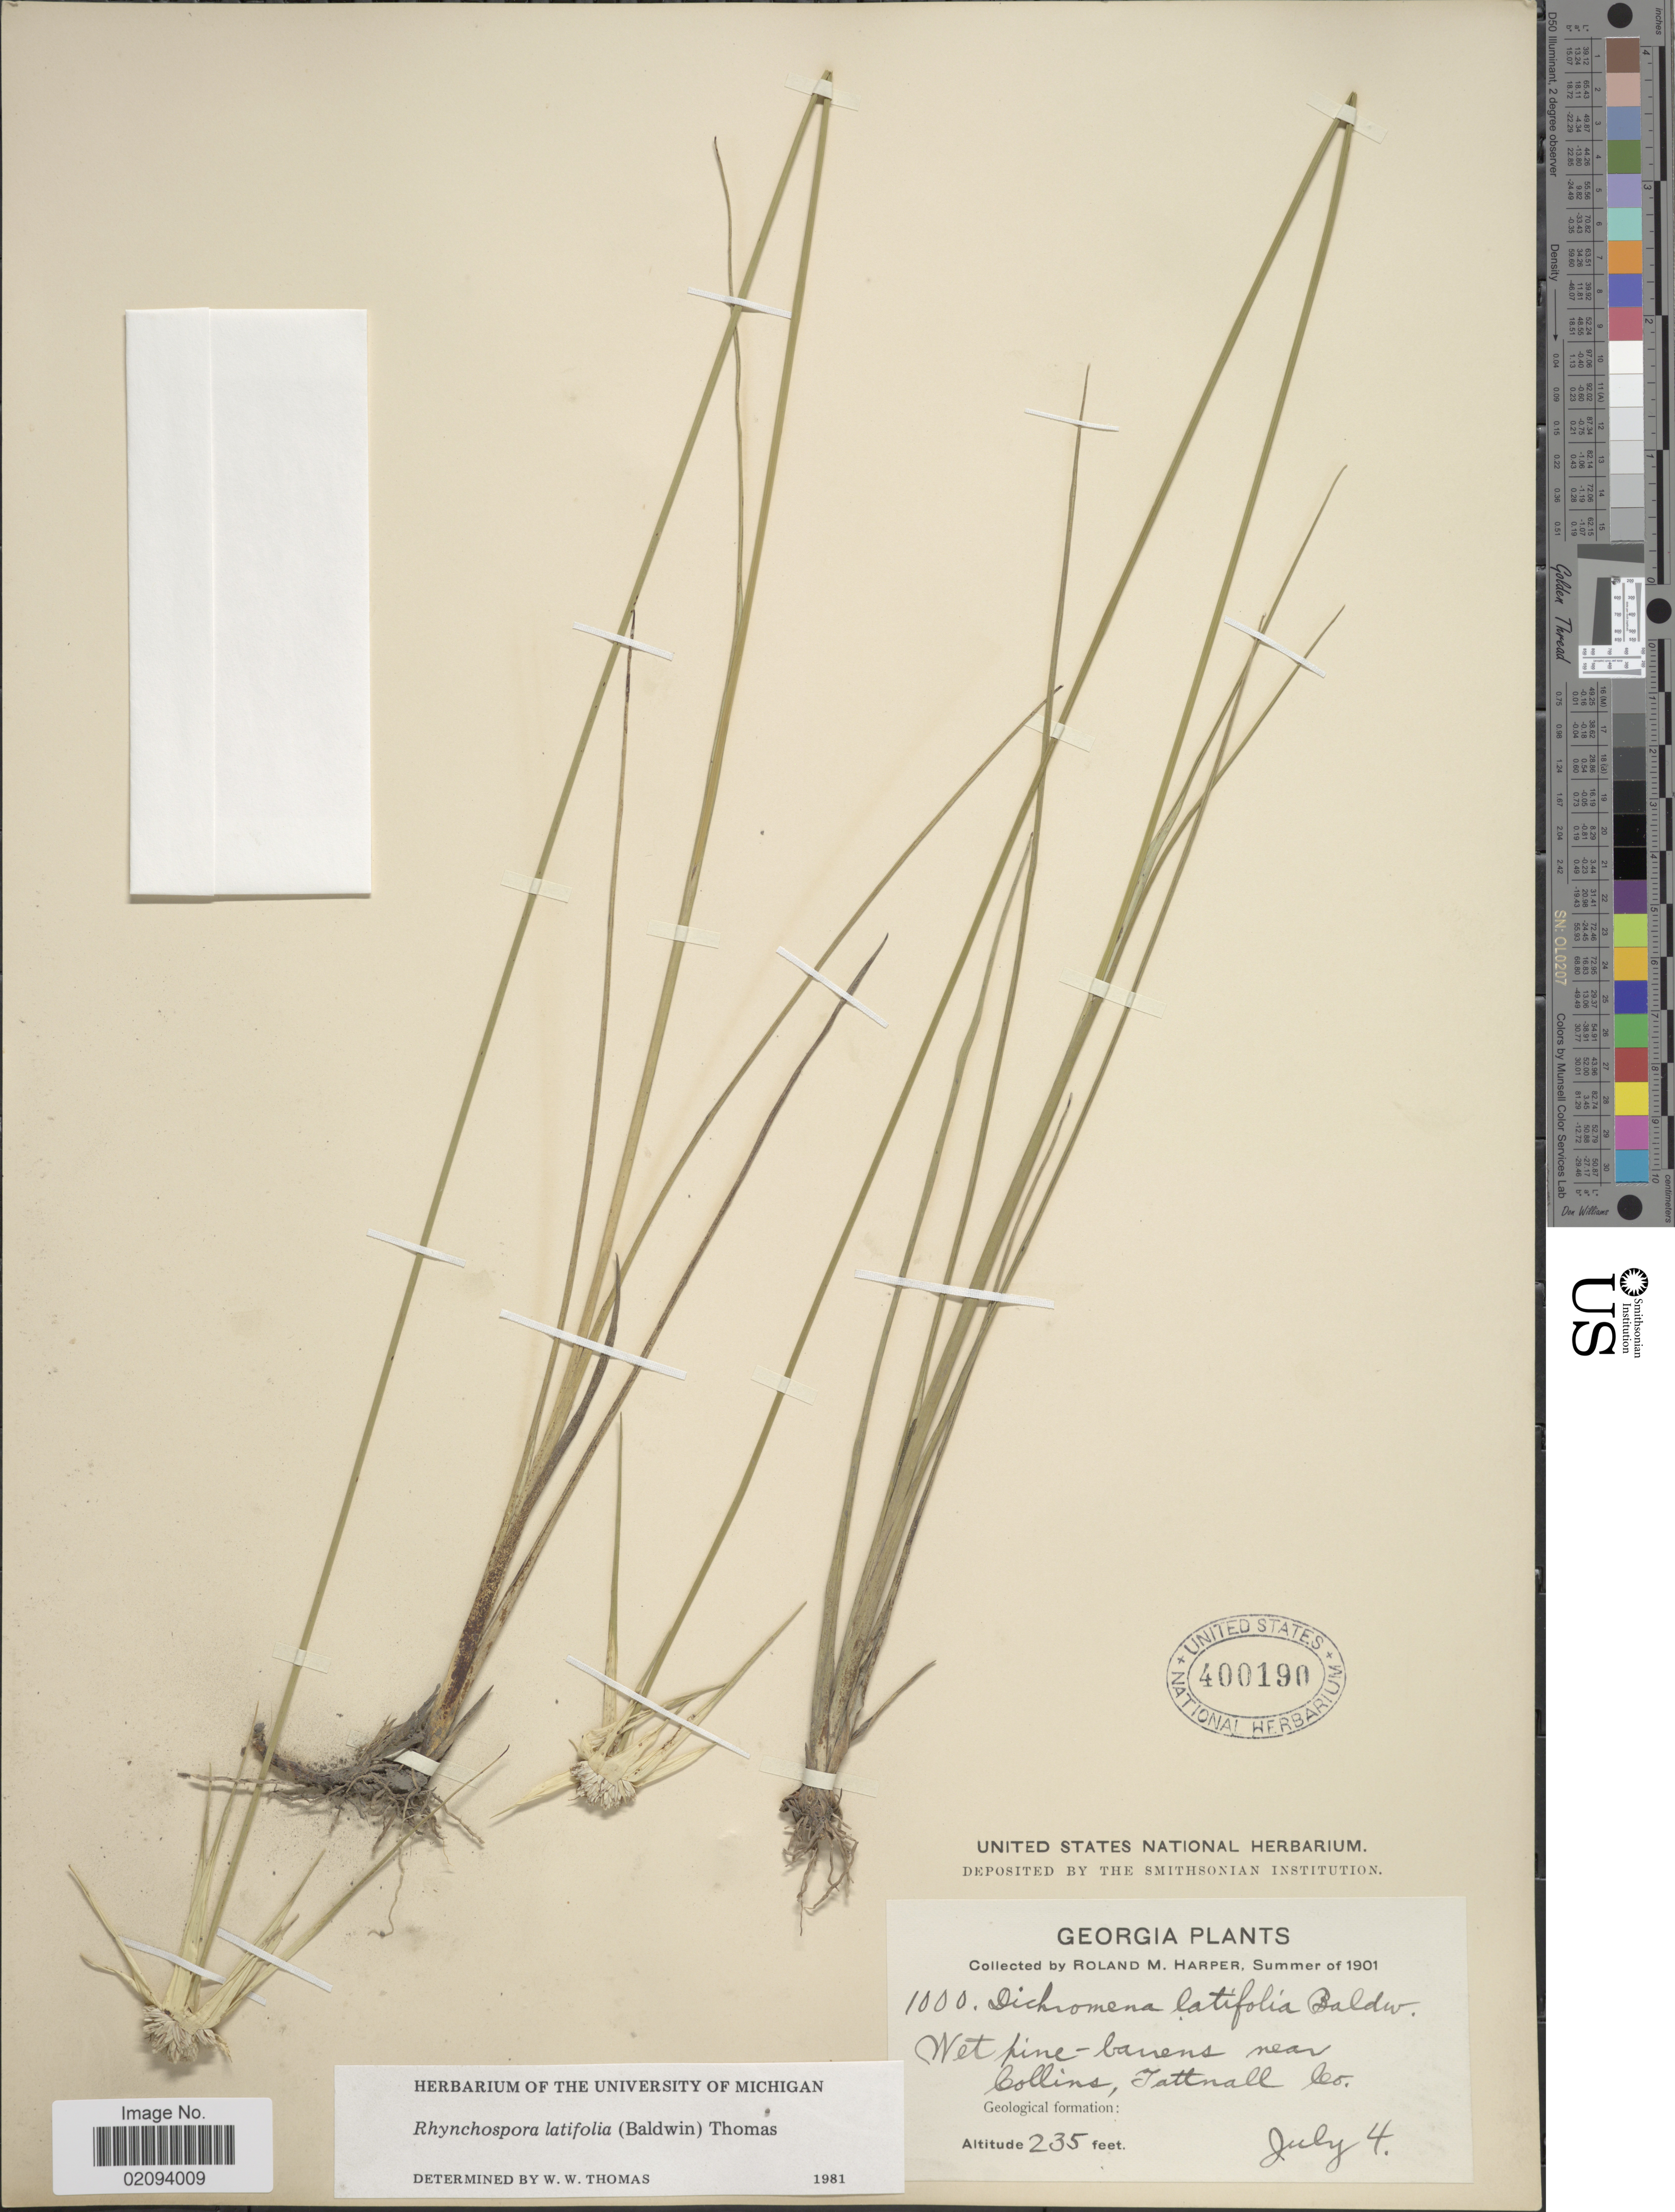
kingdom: Plantae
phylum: Tracheophyta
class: Liliopsida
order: Poales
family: Cyperaceae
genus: Rhynchospora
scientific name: Rhynchospora latifolia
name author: (Baldwin ex Elliott) W.W. Thomas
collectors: R. M. Harper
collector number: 1000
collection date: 1901-07-04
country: United States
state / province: Georgia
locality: Wet pine-barrens near Collins, Tattnall Co.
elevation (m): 72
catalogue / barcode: US 400190